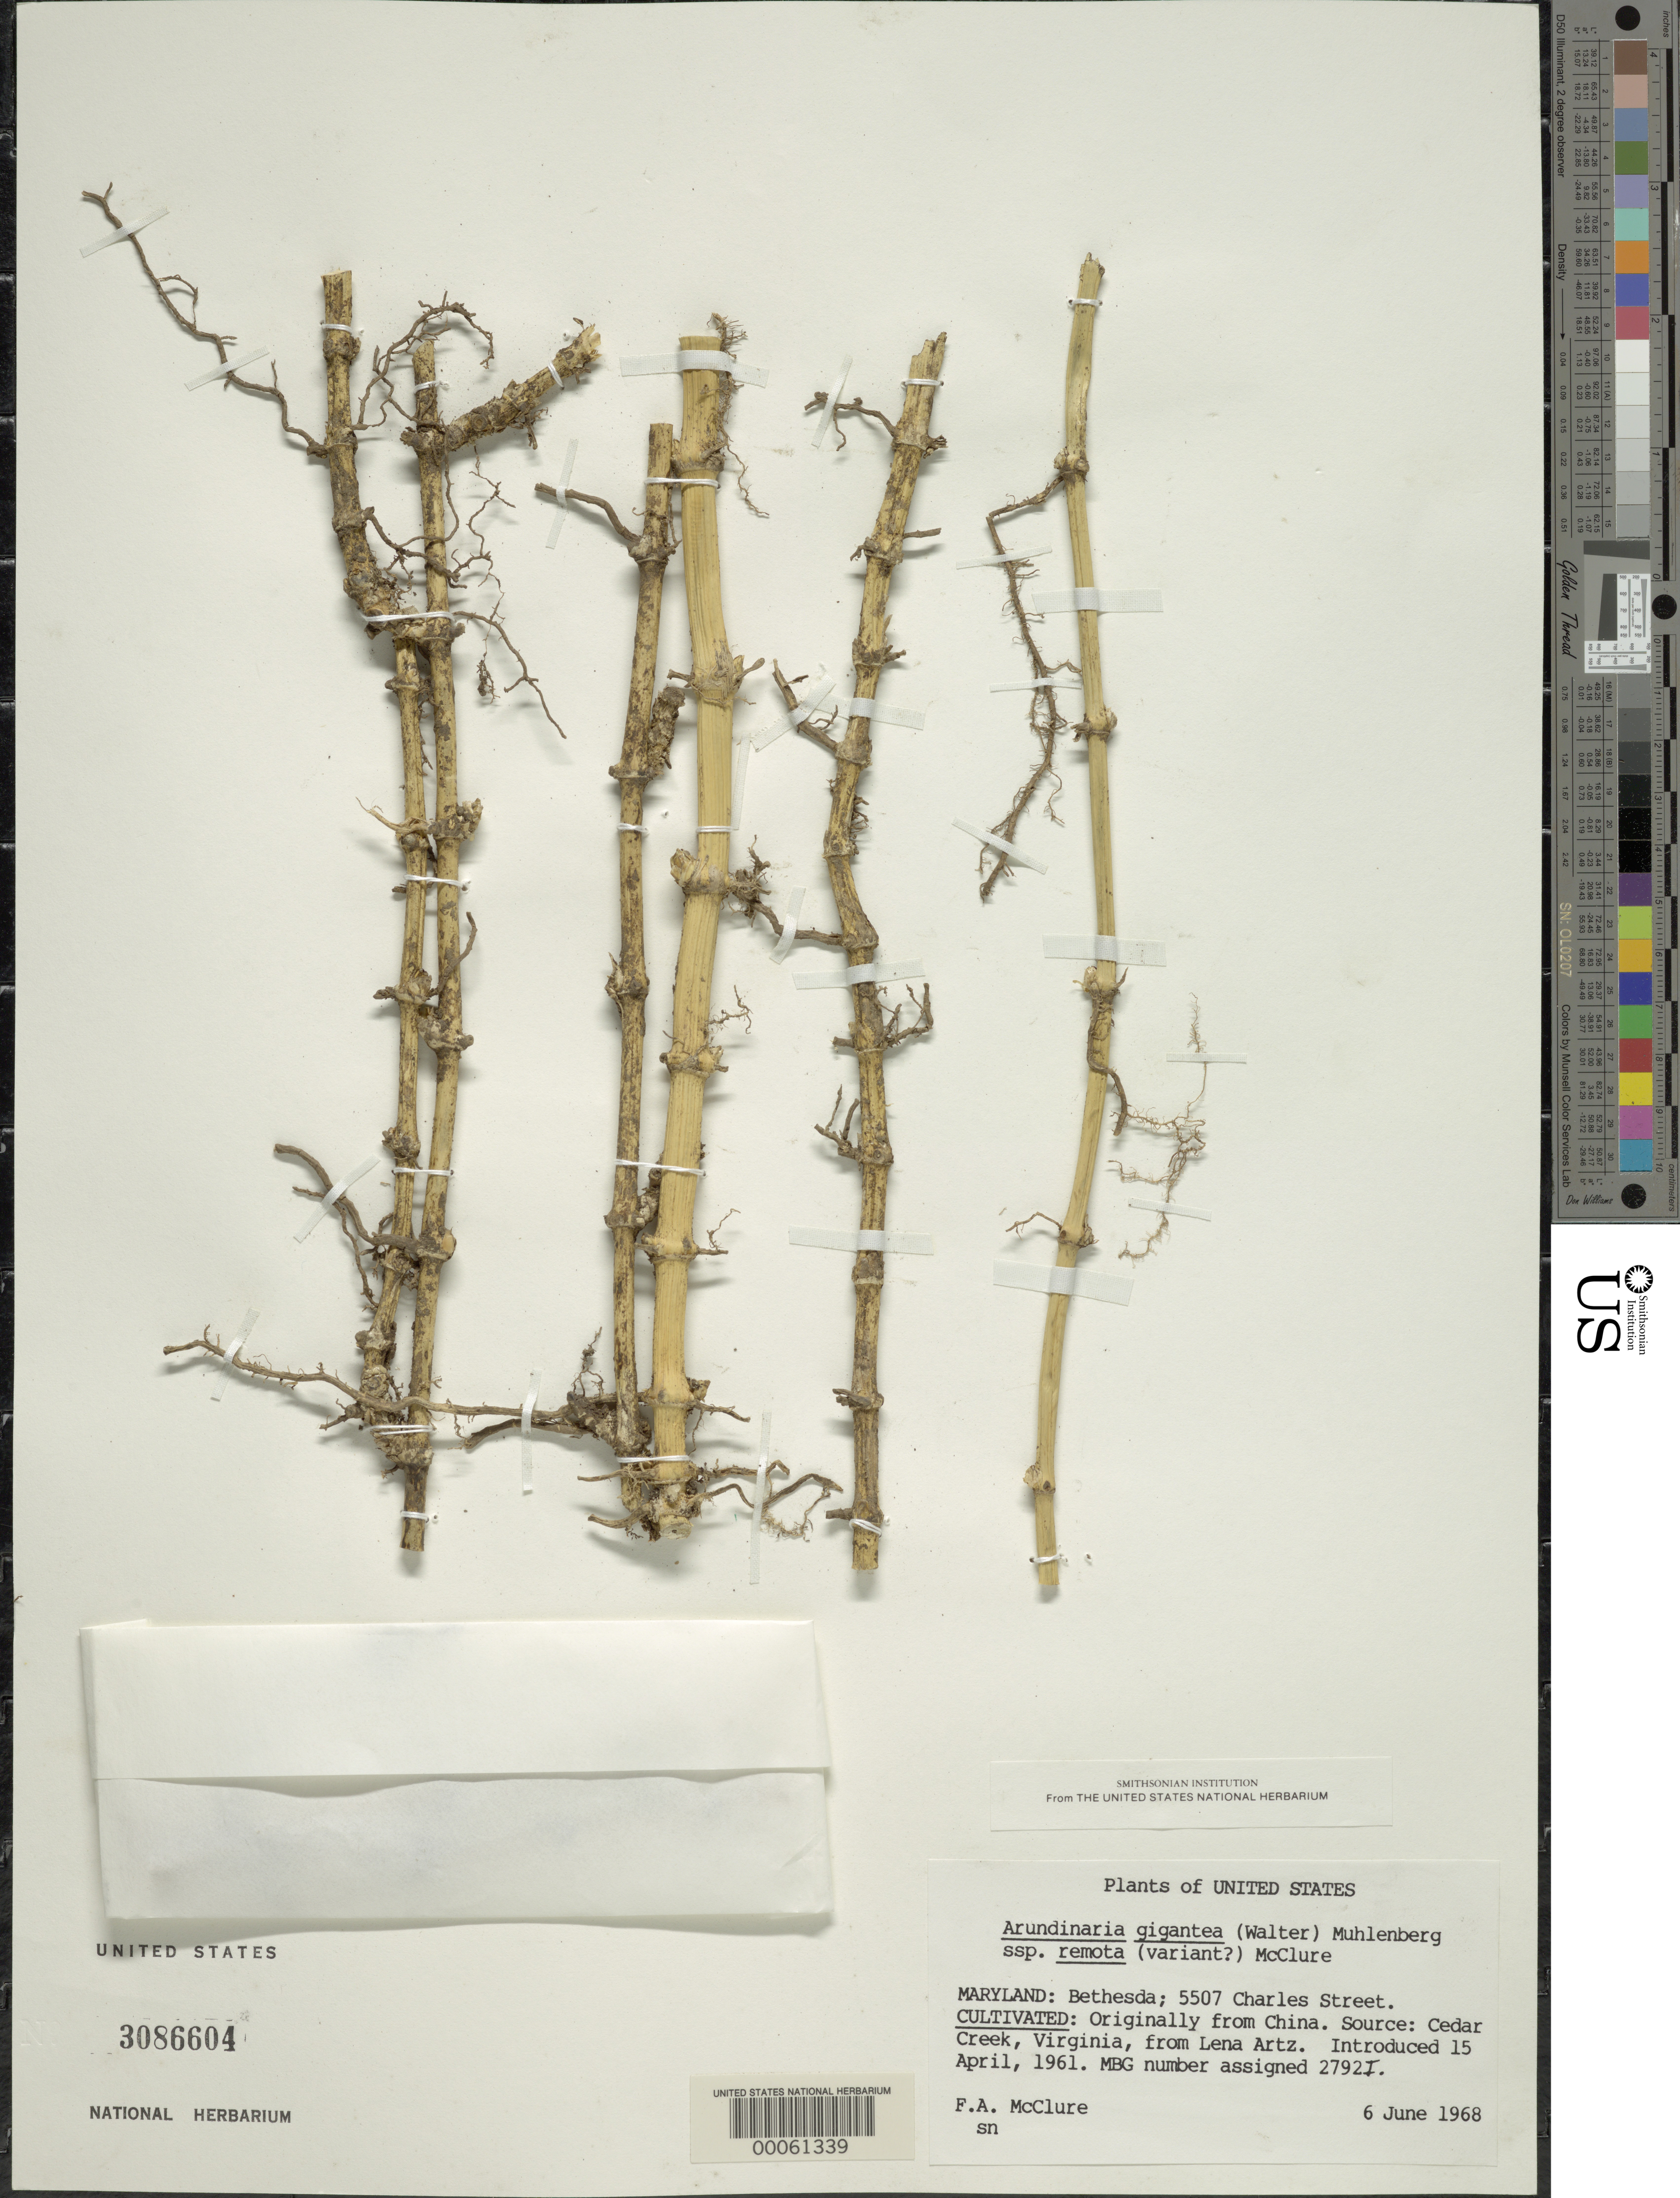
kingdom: Plantae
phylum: Tracheophyta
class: Liliopsida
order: Poales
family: Poaceae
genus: Arundinaria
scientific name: Arundinaria gigantea subsp. remota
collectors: F. A. McClure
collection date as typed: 06 Jun 1968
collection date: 1968-06-06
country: United States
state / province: Maryland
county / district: Montgomery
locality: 5507 Charles Street, Bethesda (McClure's garden)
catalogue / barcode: US 3086604